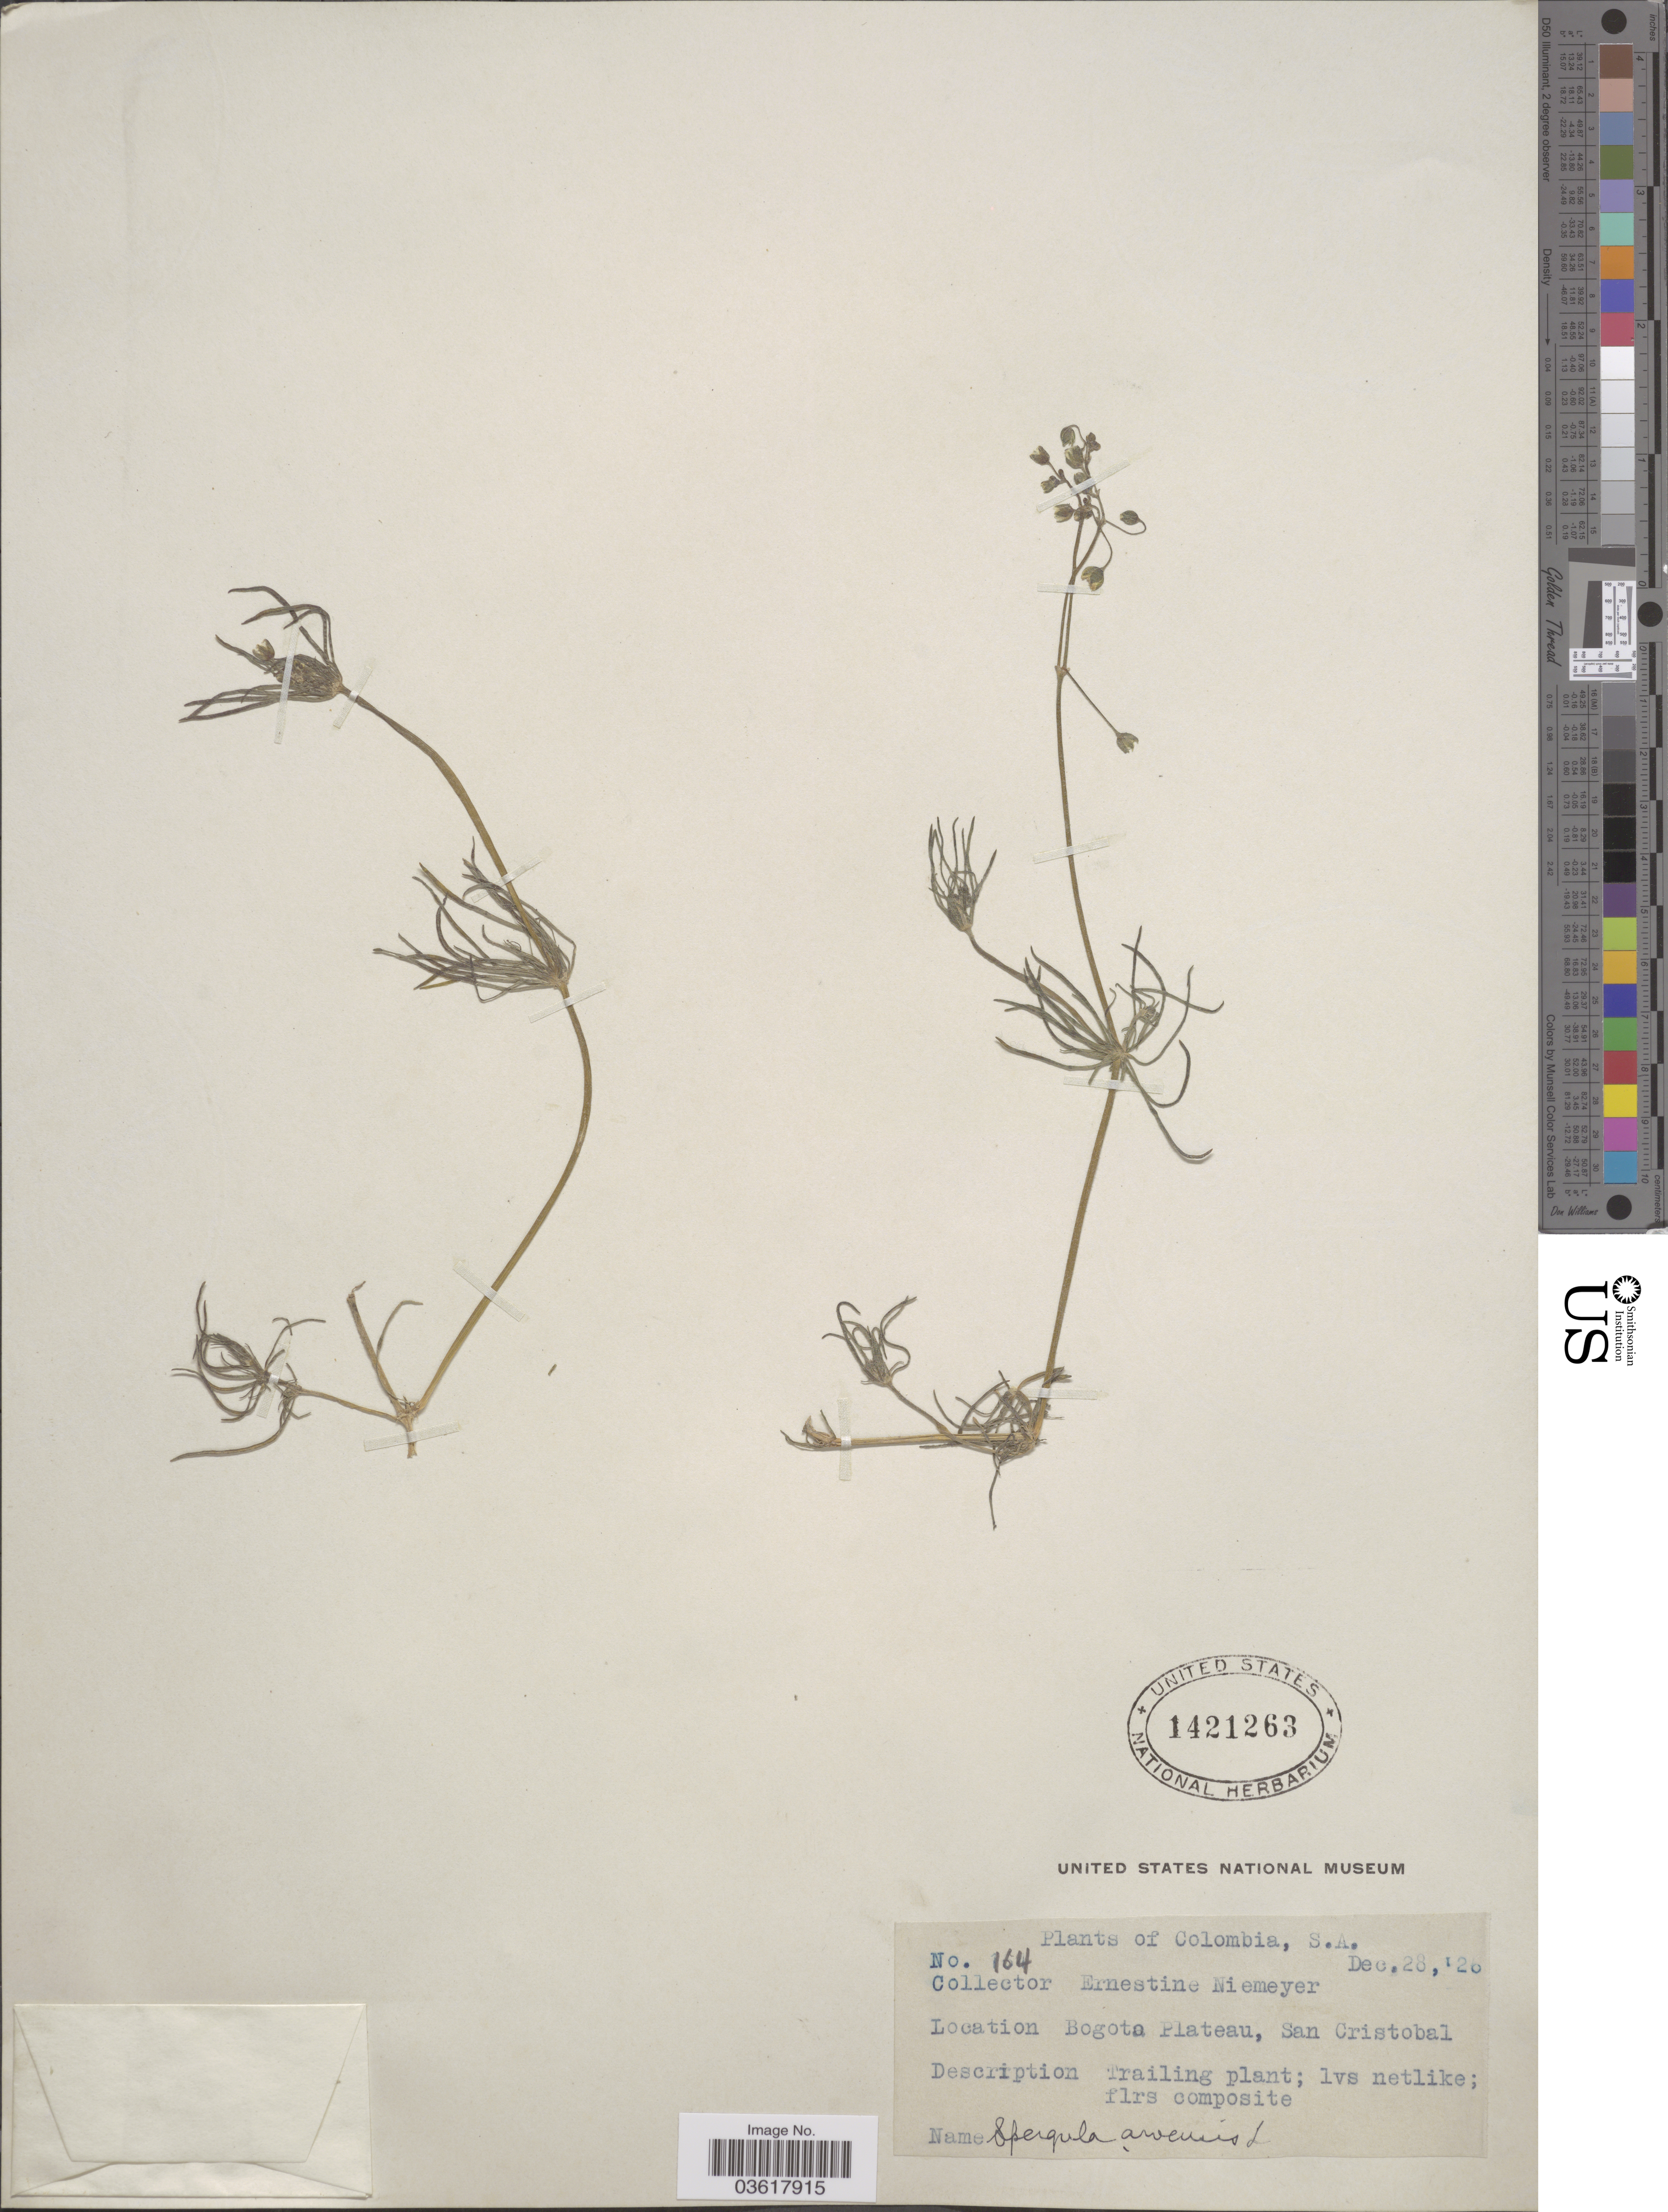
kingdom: Plantae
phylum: Tracheophyta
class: Magnoliopsida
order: Caryophyllales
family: Caryophyllaceae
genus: Spergula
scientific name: Spergula arvensis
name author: L.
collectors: E. H. Niemeyer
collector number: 164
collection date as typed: Transcribed d/m/y: 28/12/26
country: Colombia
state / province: Bogota D.C.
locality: Bogota Plateau, San Cristobal.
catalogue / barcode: US 1421263